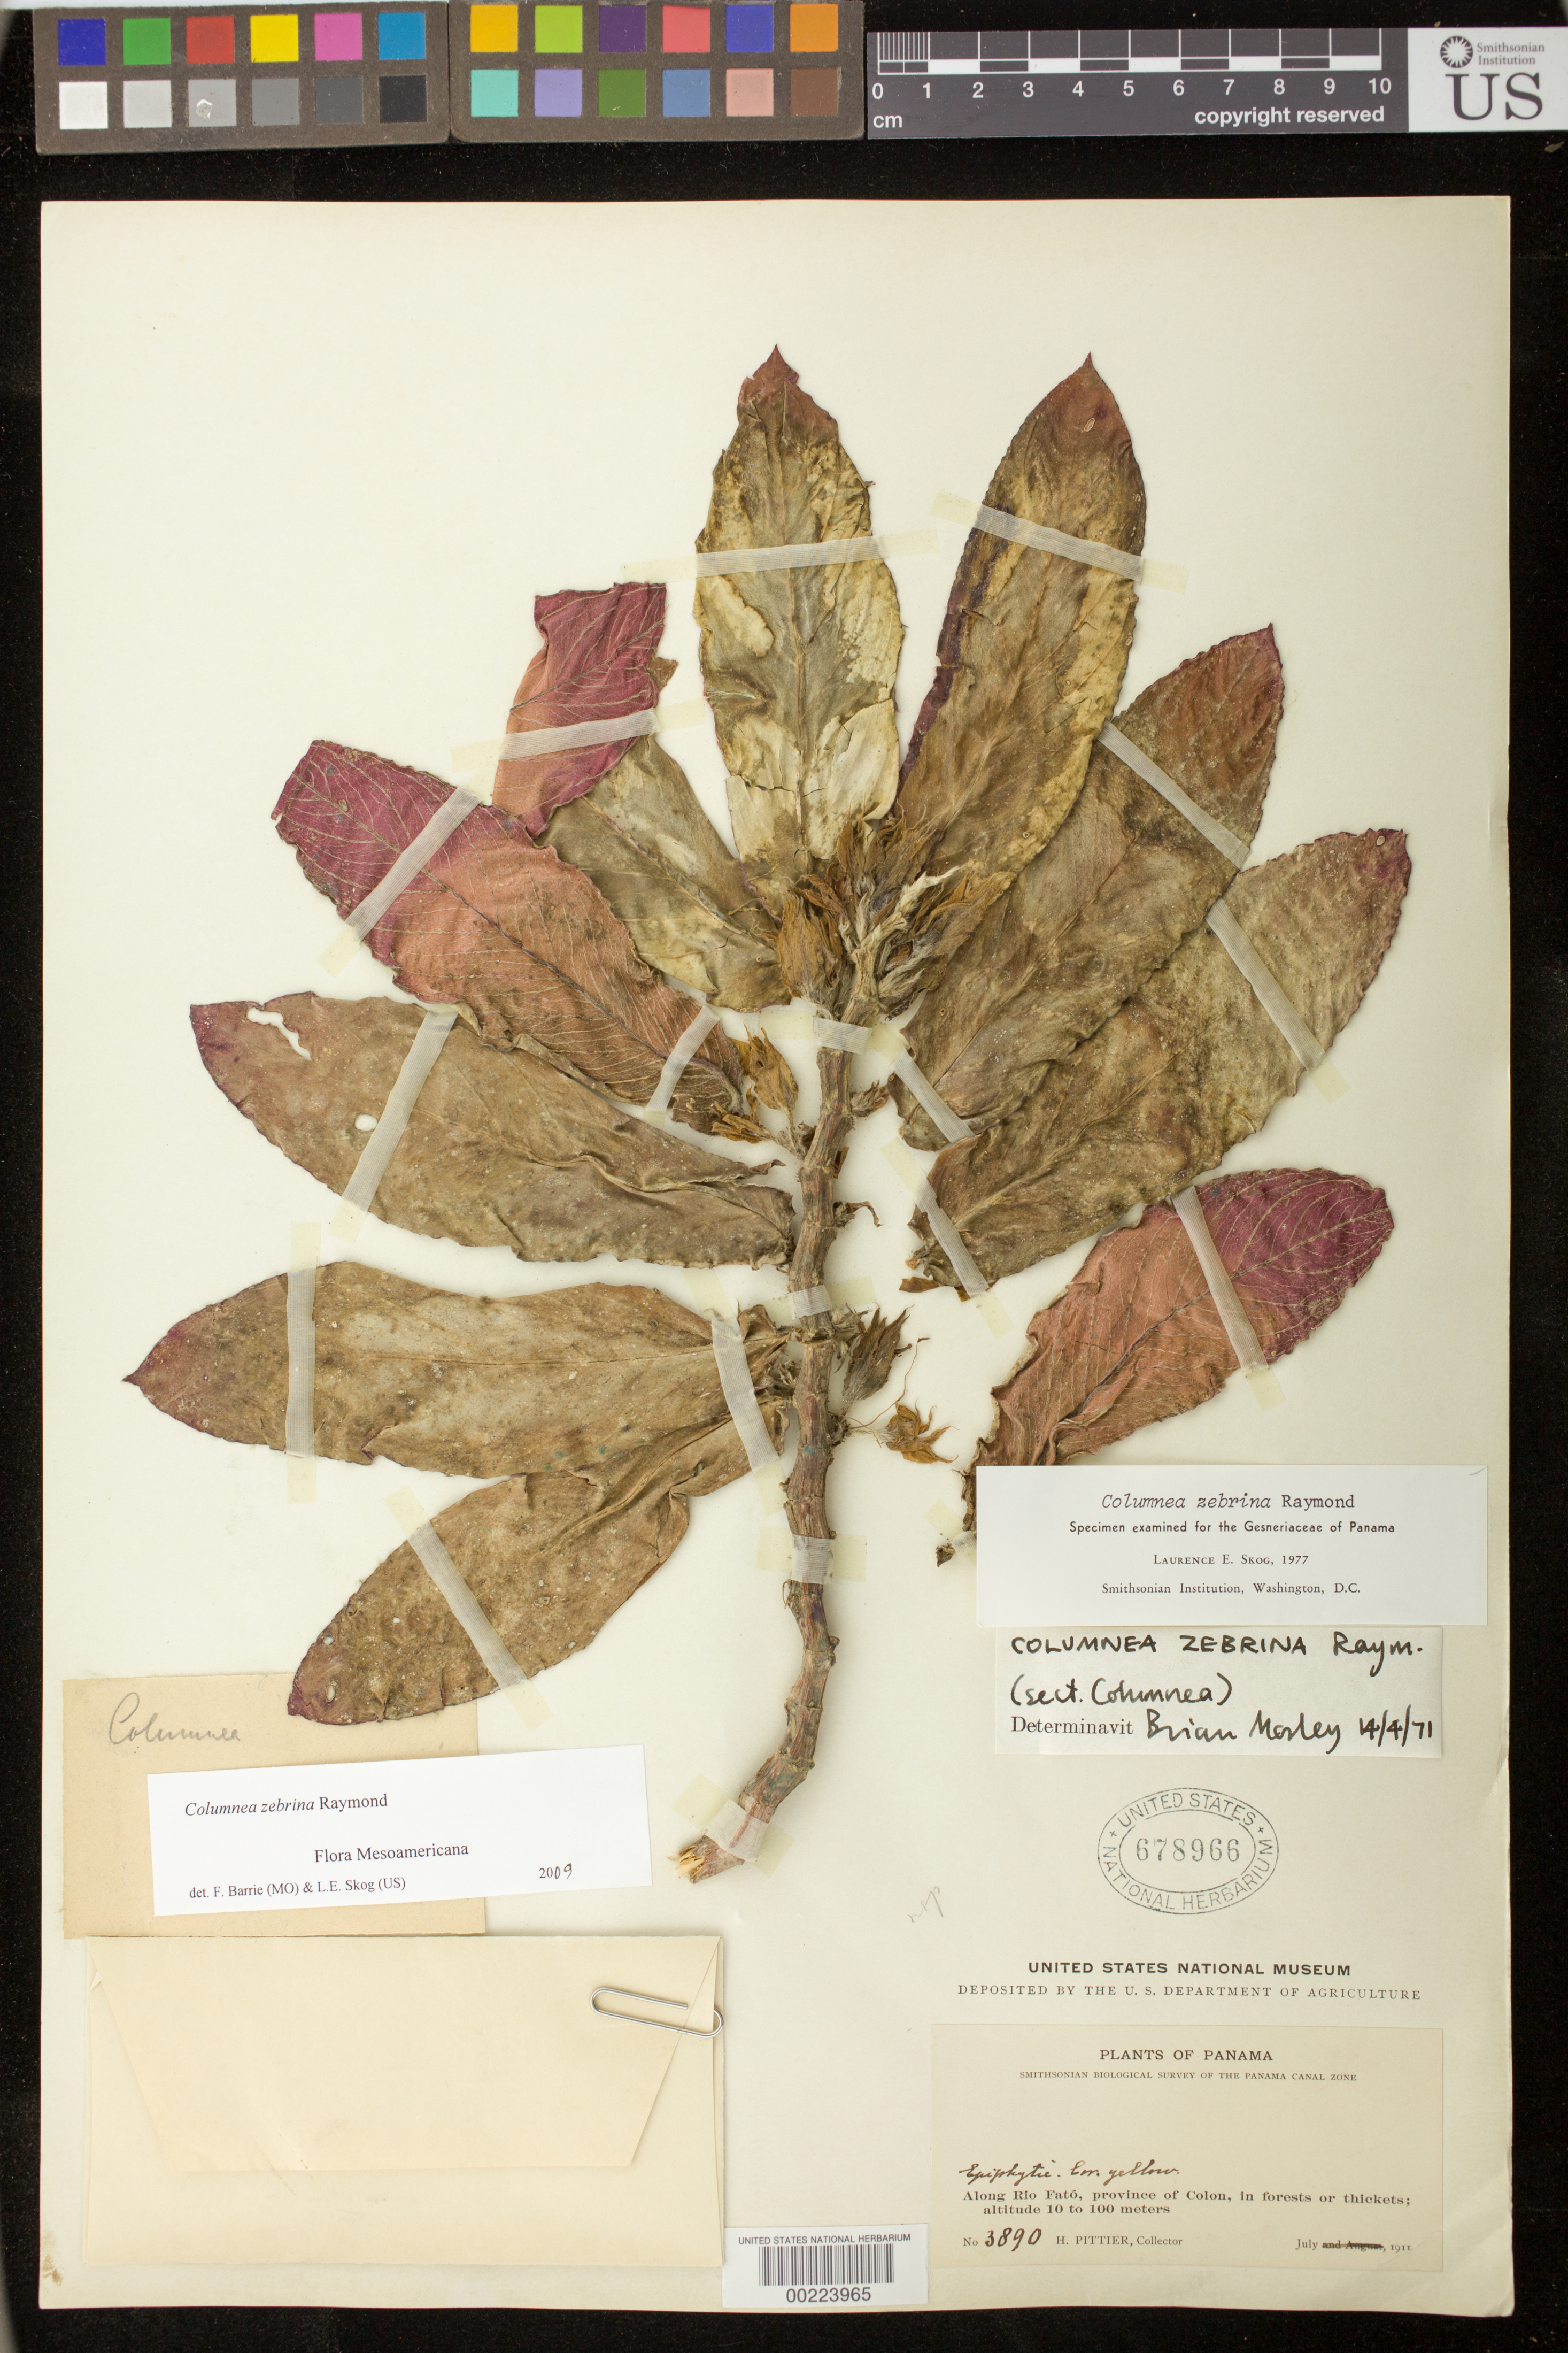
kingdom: Plantae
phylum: Tracheophyta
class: Magnoliopsida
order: Lamiales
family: Gesneriaceae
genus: Columnea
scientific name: Columnea zebrina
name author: Raymond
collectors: H. F. Pittier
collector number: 3890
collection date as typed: Jul 1911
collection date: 1911-07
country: Panama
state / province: Colón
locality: Along Rio Fato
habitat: In forests or thickets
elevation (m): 10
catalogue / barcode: US 678966